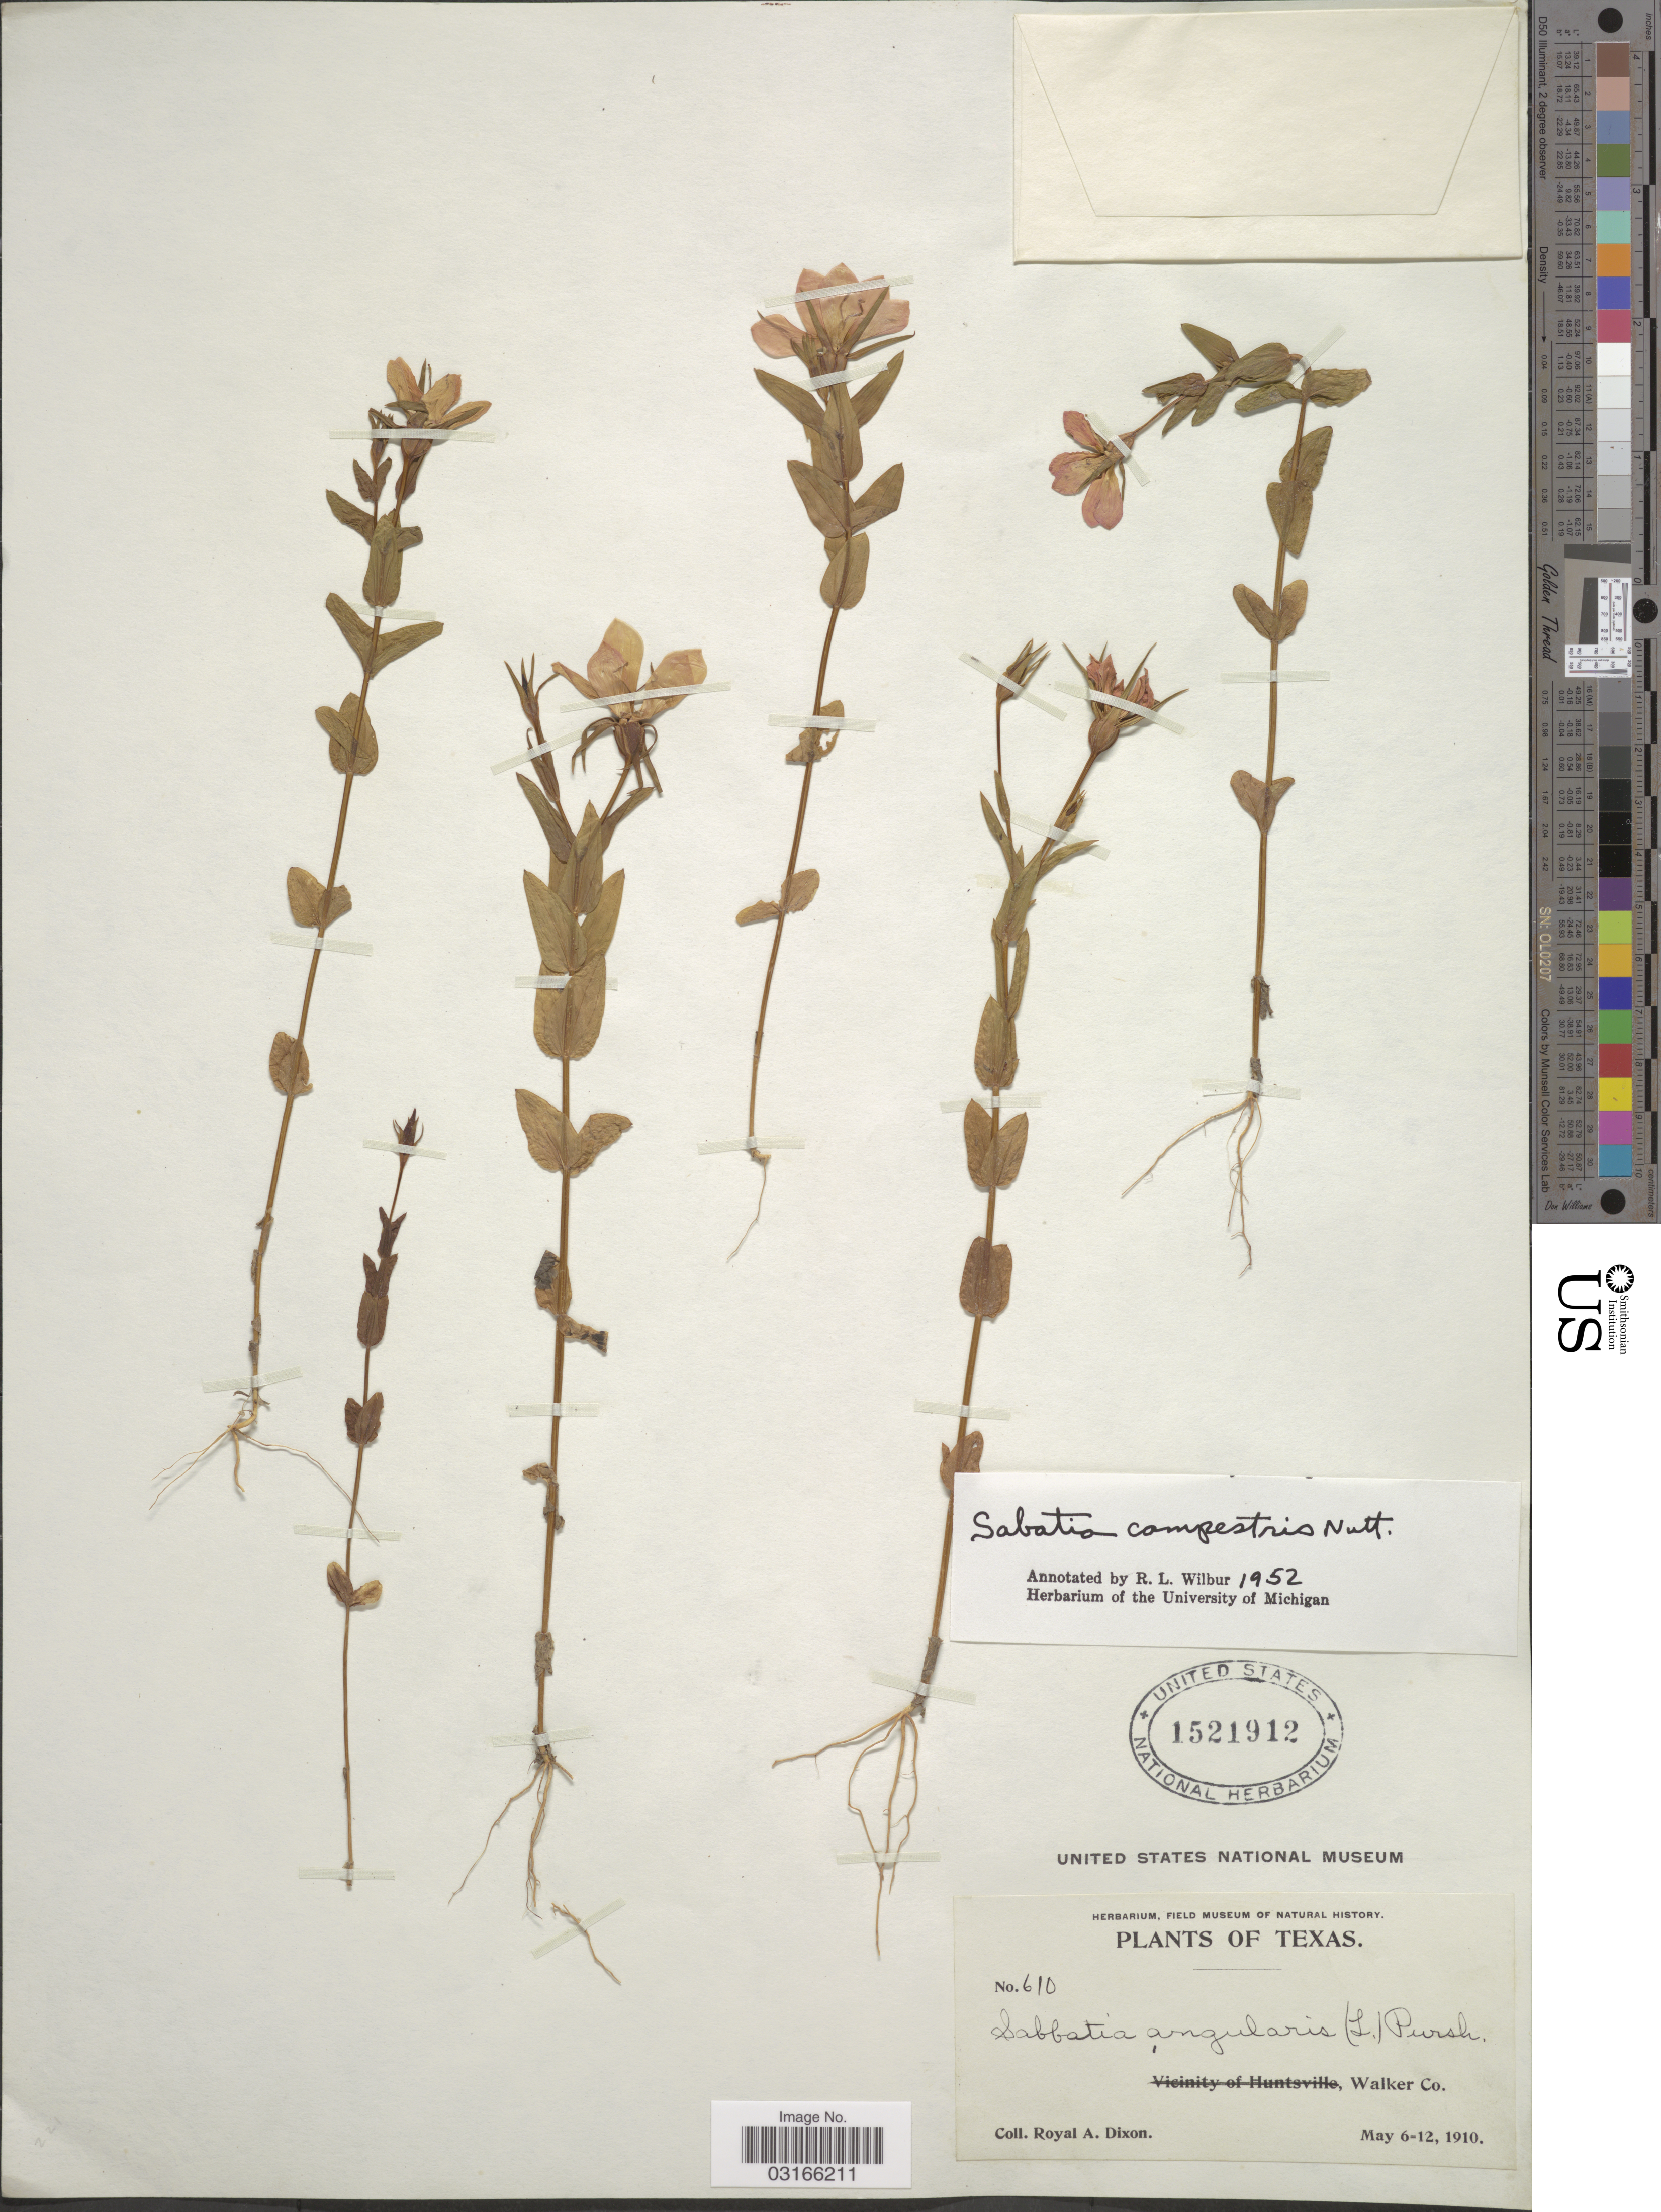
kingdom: Plantae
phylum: Tracheophyta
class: Magnoliopsida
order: Gentianales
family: Gentianaceae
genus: Sabatia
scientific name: Sabatia campestris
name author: Nutt.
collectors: R. A. Dixon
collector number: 610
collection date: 1910-05-06/1910-05-12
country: United States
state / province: Texas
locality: Walker Co.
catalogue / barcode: US 1521912